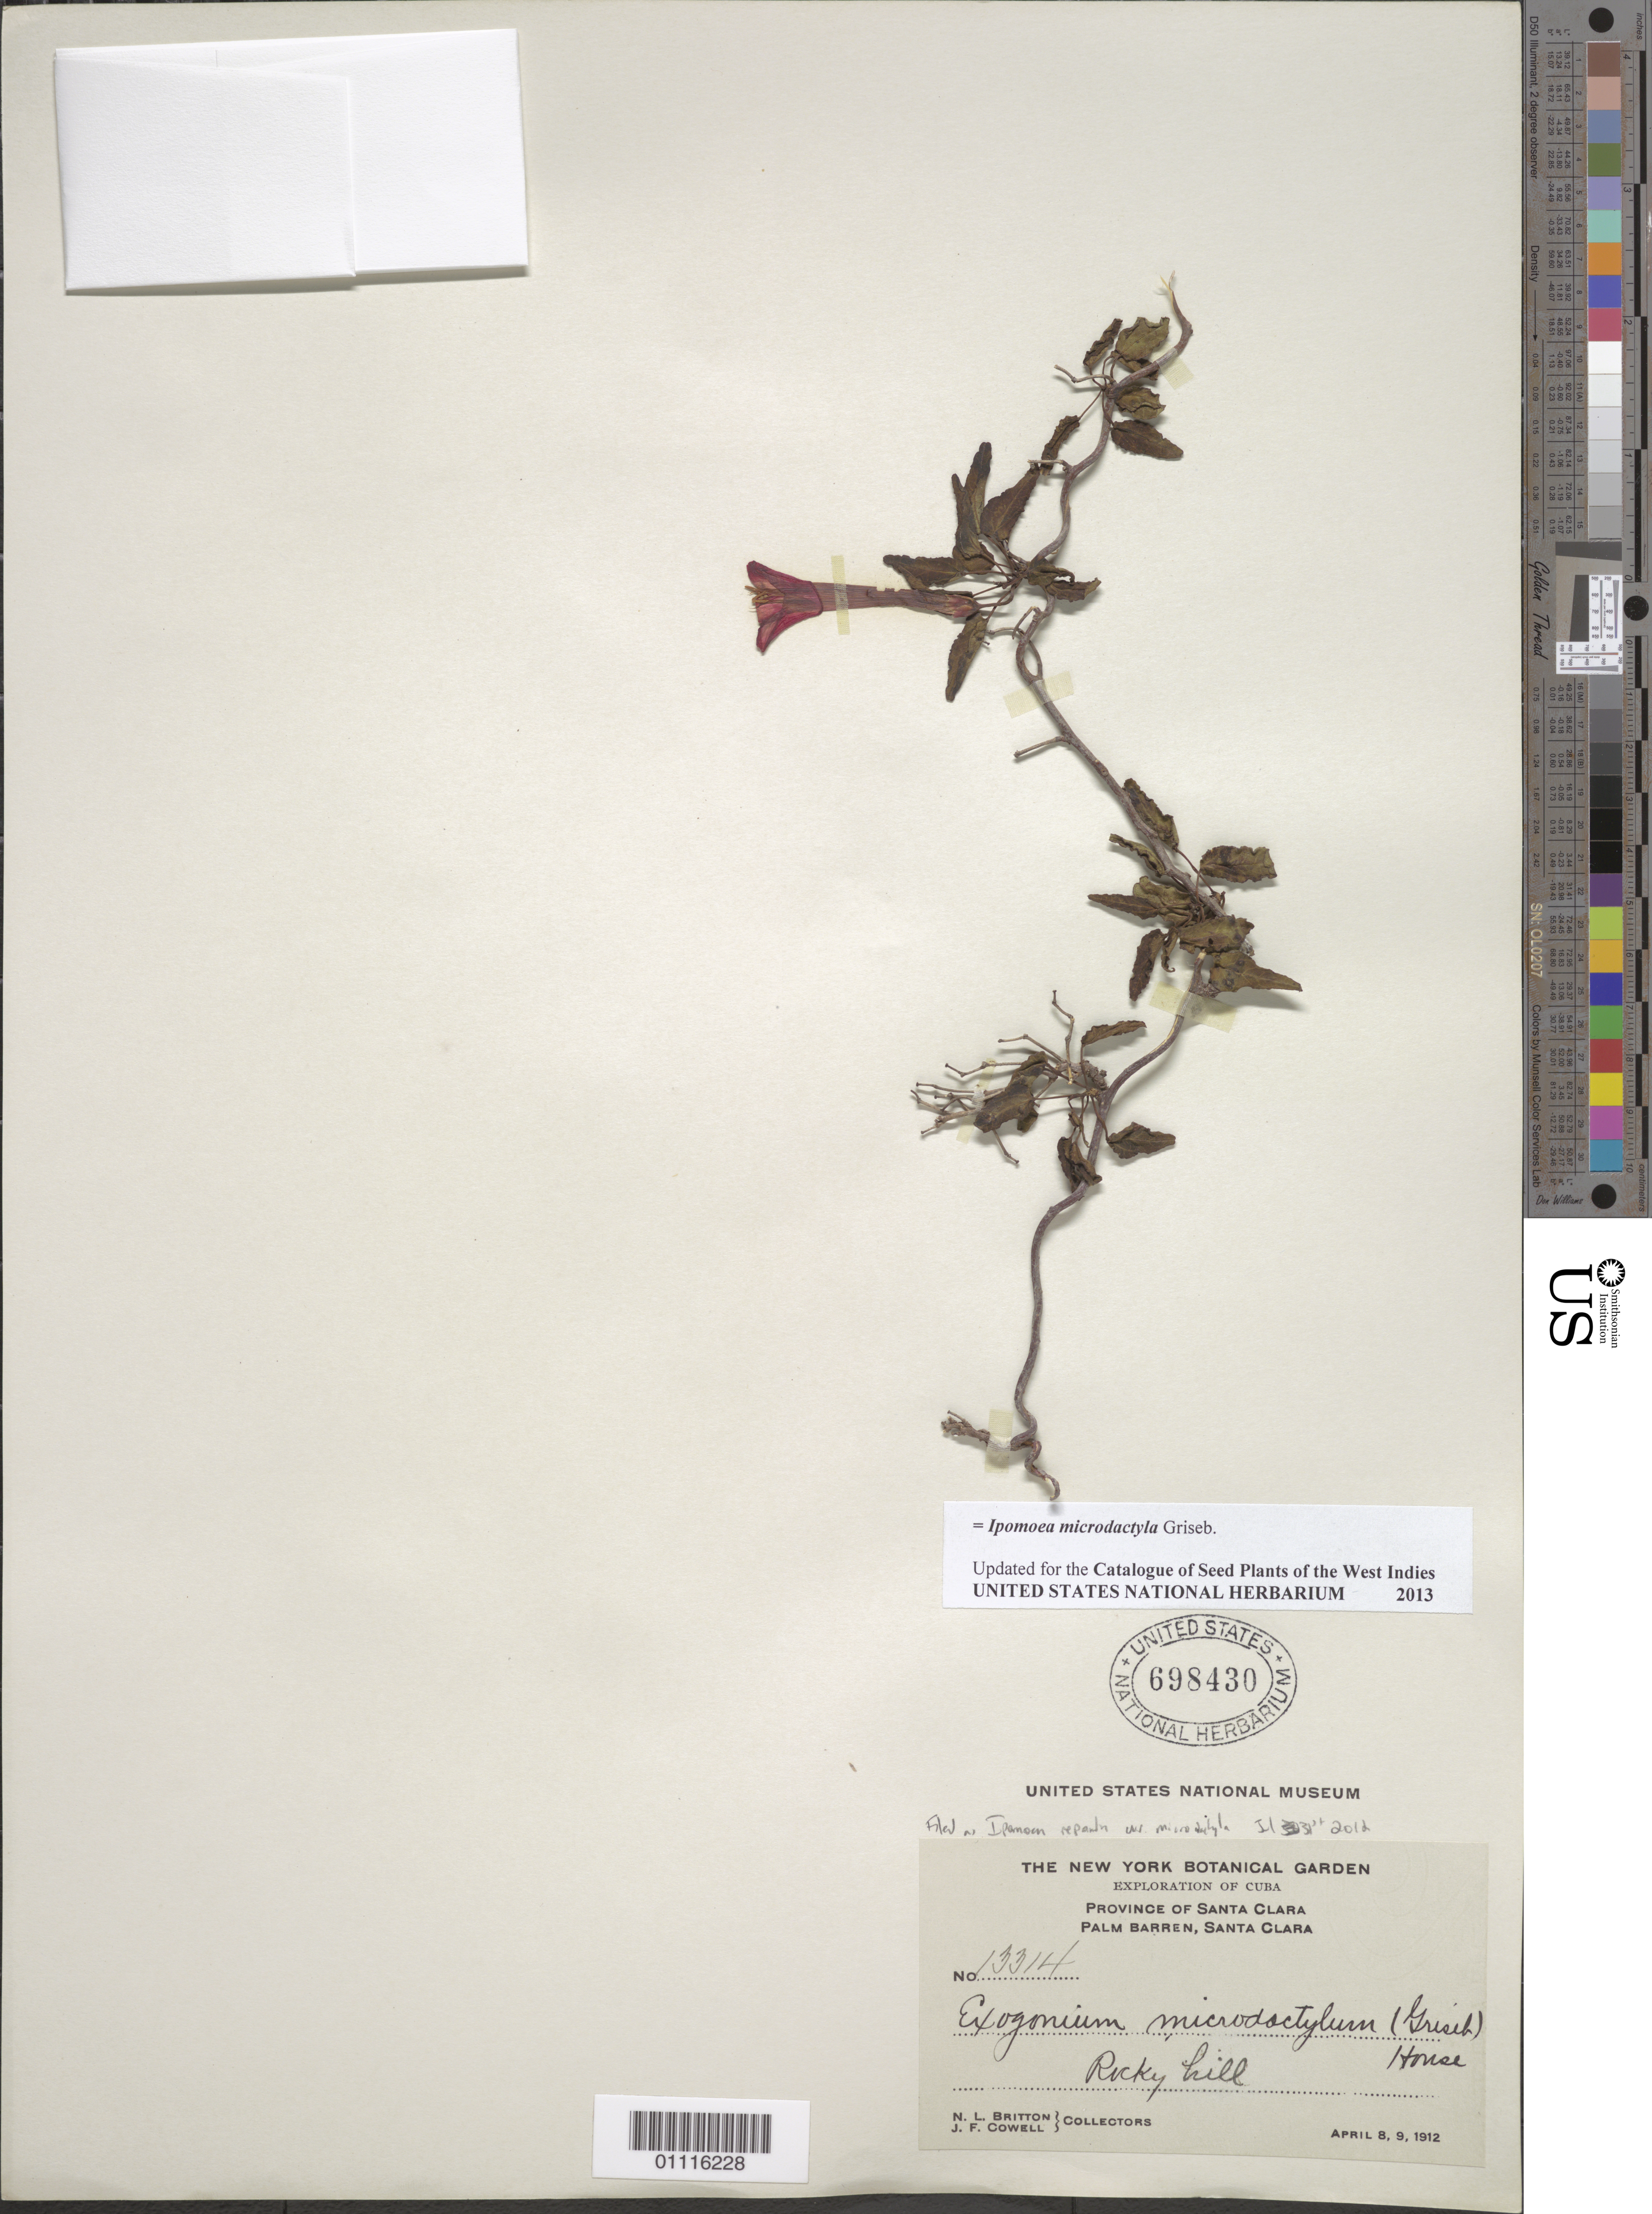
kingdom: Plantae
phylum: Tracheophyta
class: Magnoliopsida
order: Solanales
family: Convolvulaceae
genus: Ipomoea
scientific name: Ipomoea microdactyla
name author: Griseb.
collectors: N. Britton & J. F. Cowell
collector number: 13314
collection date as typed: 08 Apr 1912 and 09 Apr 1912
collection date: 1912-04-08,1912-04-09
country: Cuba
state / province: Villa Clara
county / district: Santa Clara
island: Cuba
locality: Palm Barren Rocky hill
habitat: Rocky hill.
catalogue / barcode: US 698430